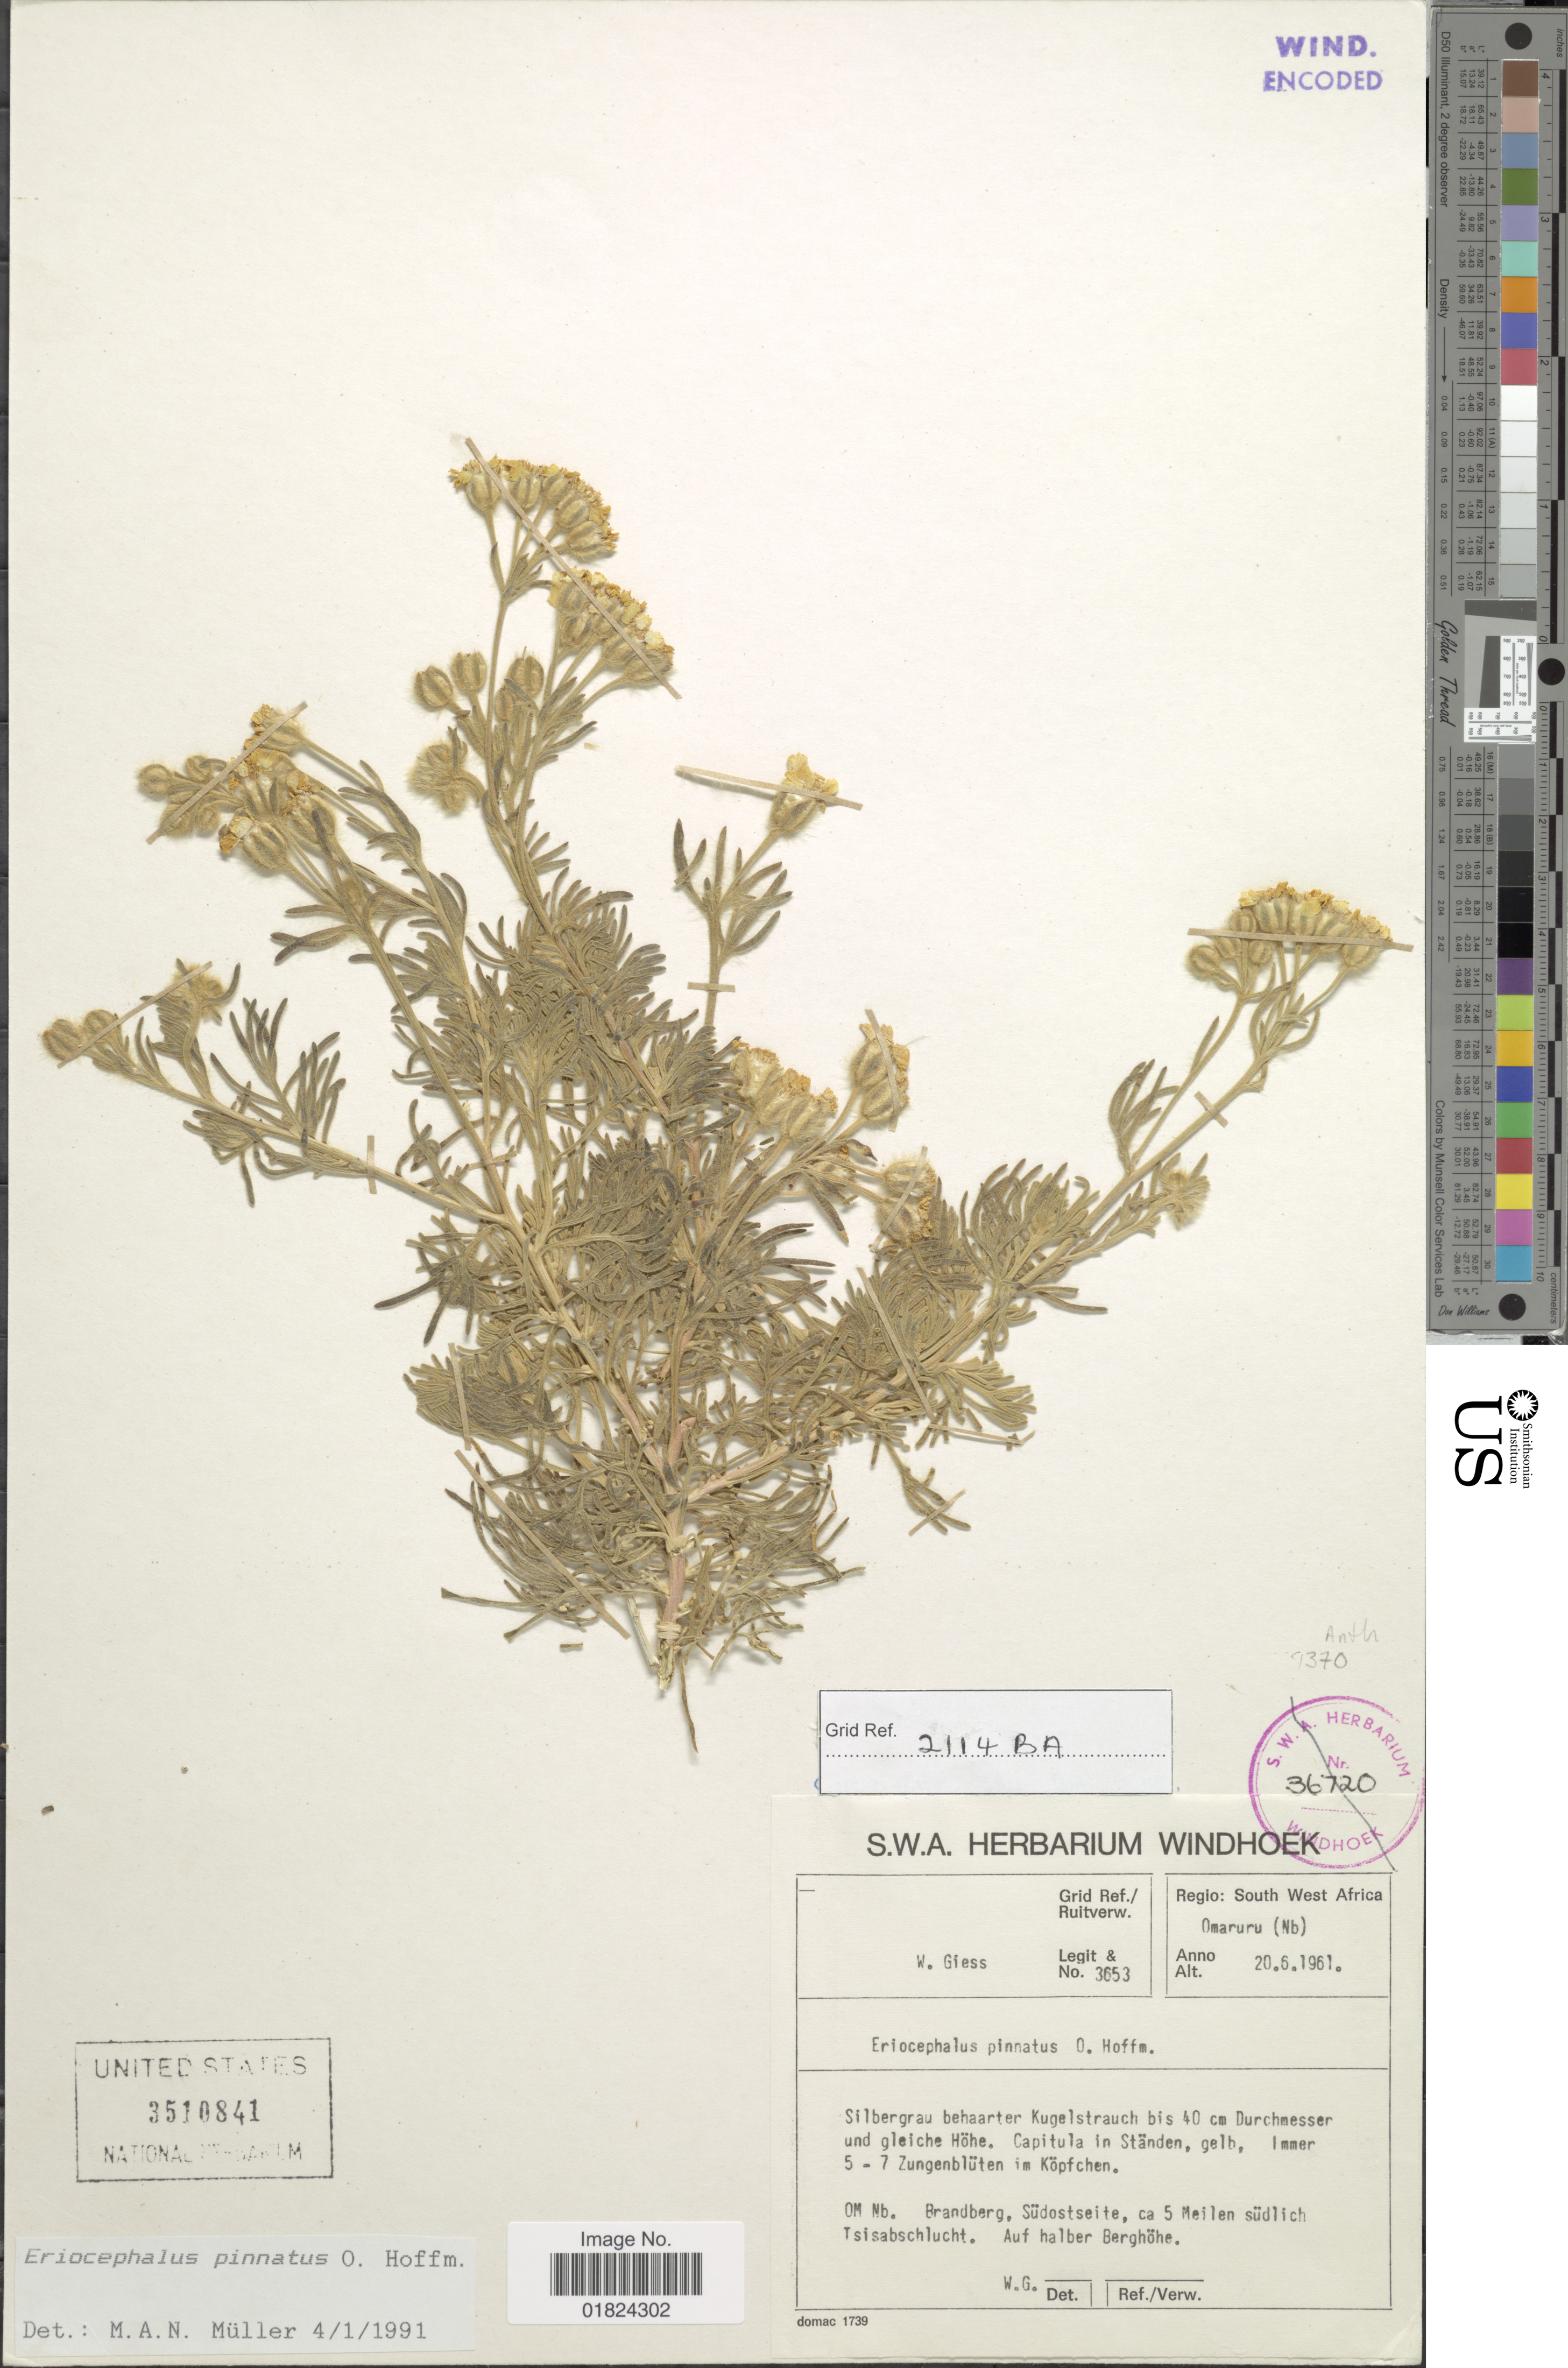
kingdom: Plantae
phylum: Tracheophyta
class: Magnoliopsida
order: Asterales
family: Asteraceae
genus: Eriocephalus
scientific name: Eriocephalus pinnatus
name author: O. Hoffm.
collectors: W. Giess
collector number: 3653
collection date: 1961-06-20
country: Namibia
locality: South West Africa, Omaruru (Nb), Silbergrau behaarter Kugelstrauch, OM Nb., Brandberg, Sudostseite, ca 5 Meilen sudlich Tsisabschlucht, auf halber Berghohe.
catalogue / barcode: US 2510841